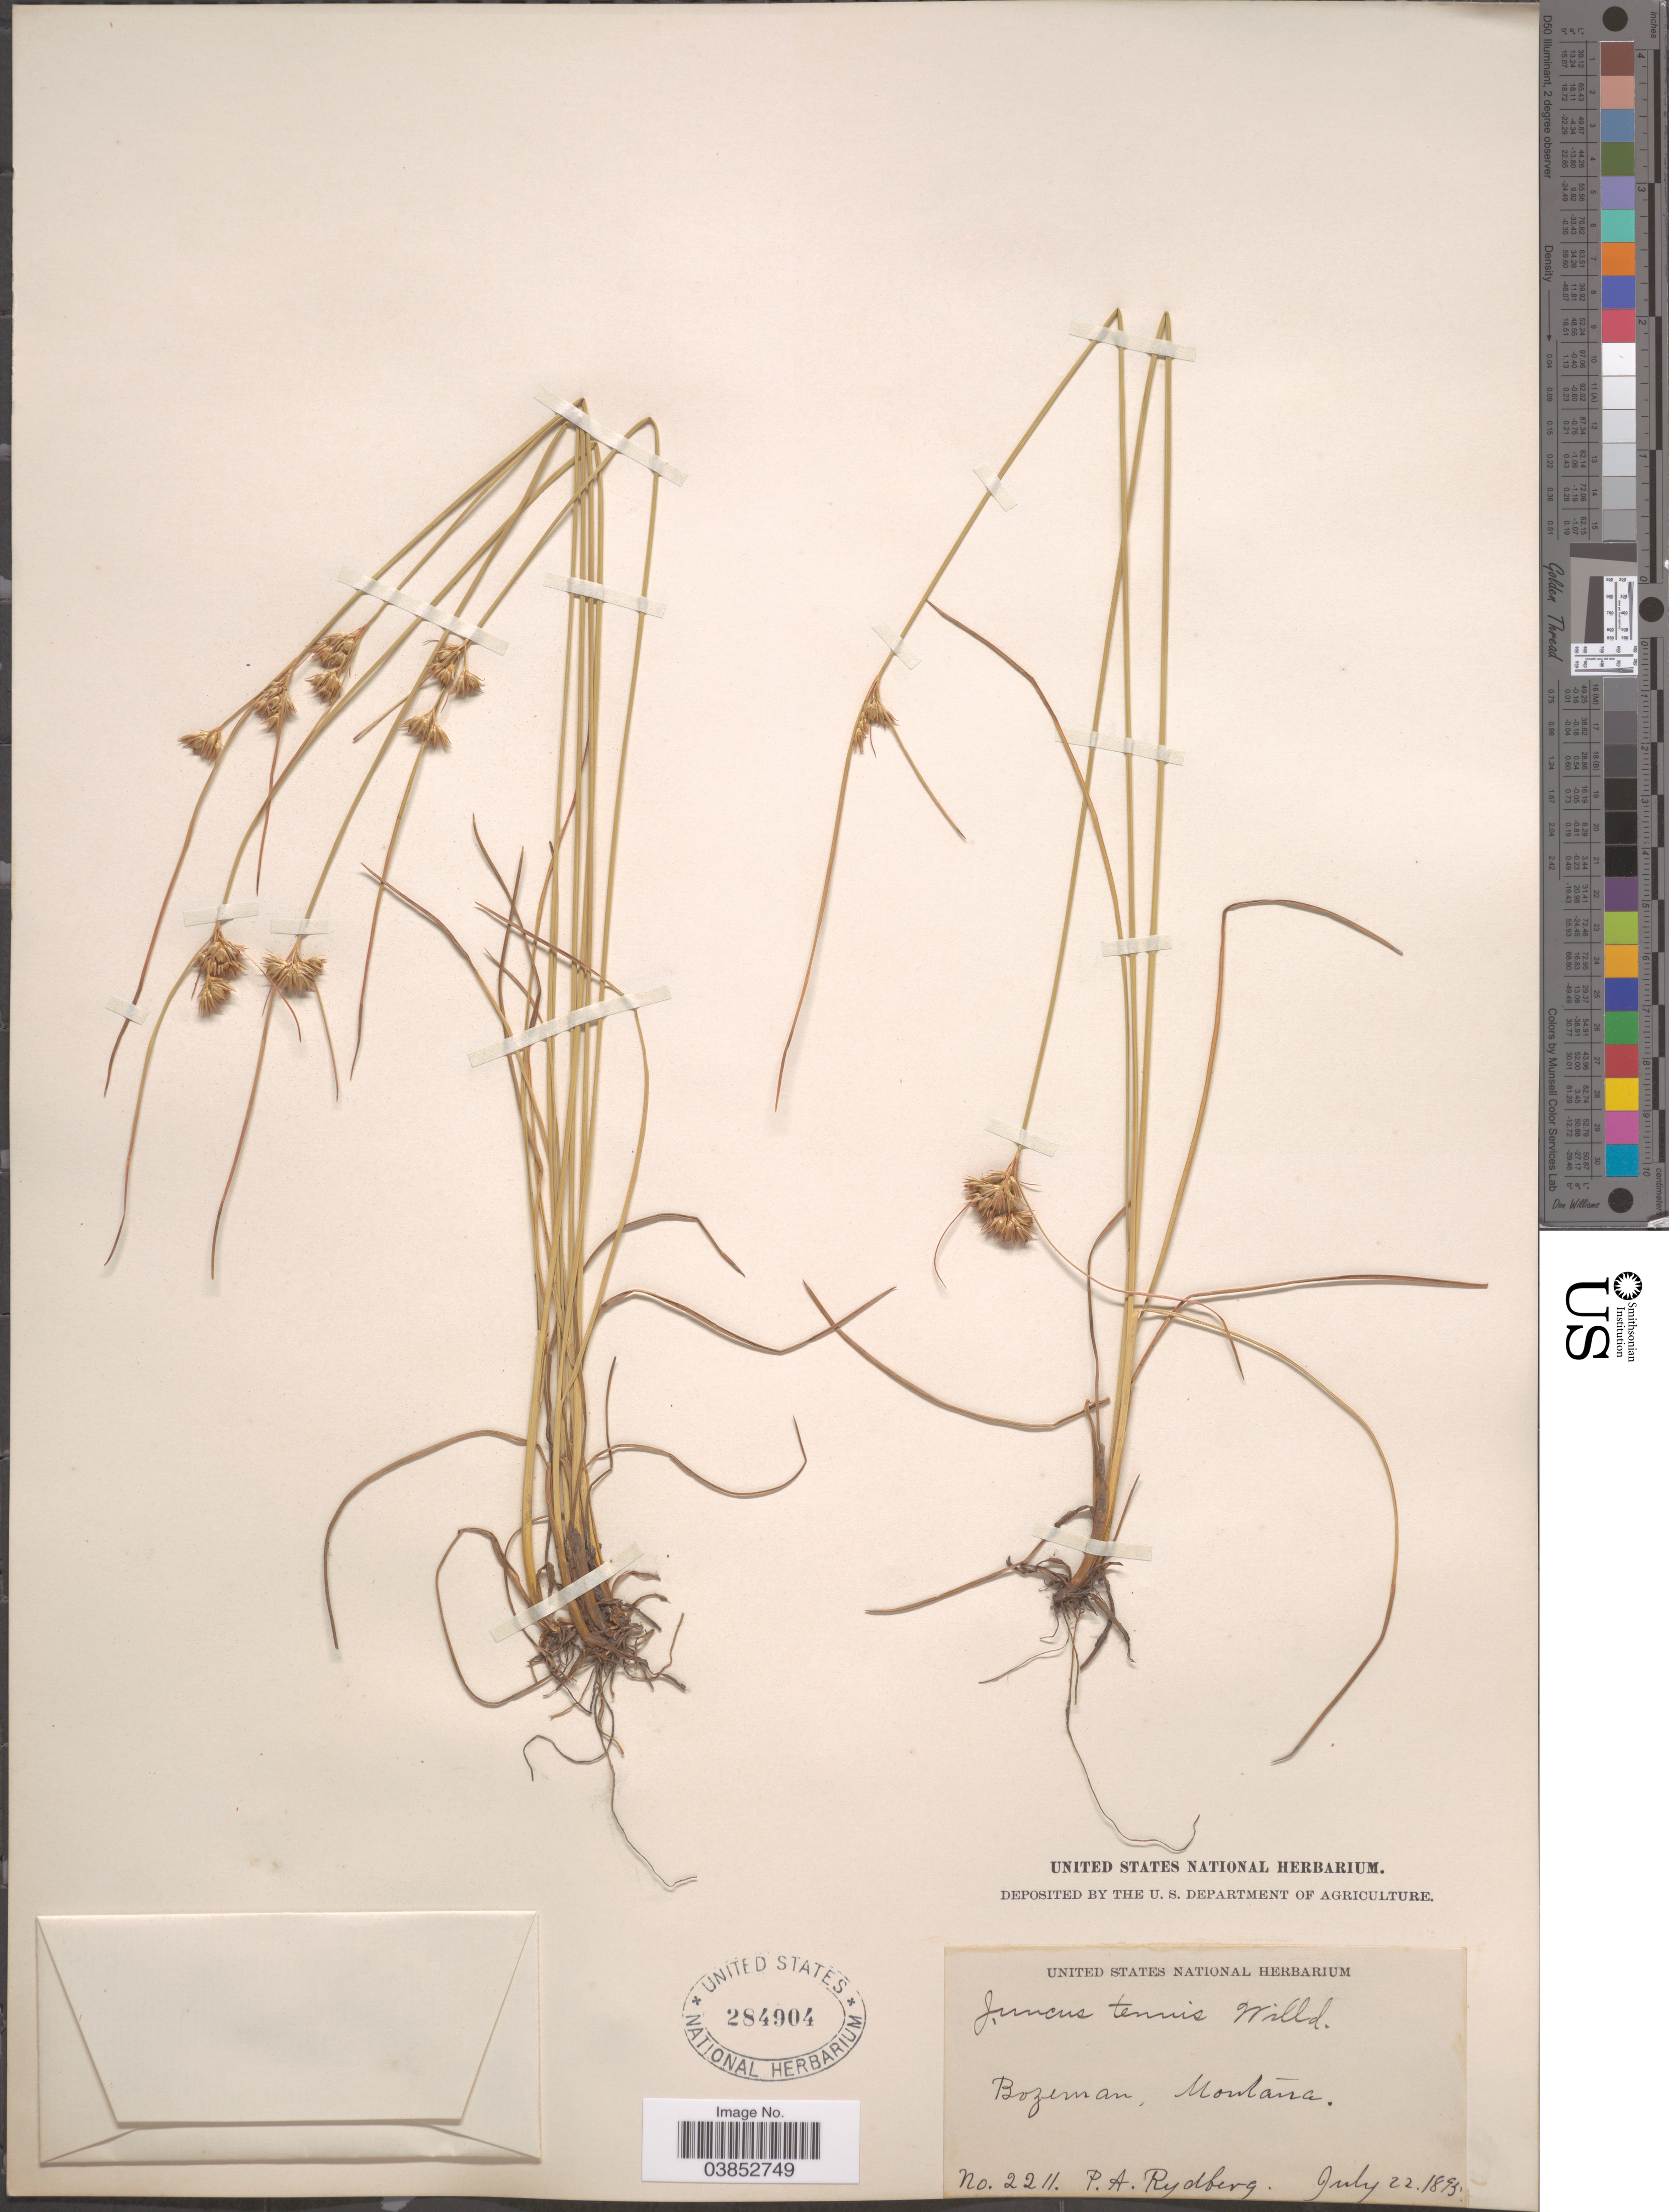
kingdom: Plantae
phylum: Tracheophyta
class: Liliopsida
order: Poales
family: Juncaceae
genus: Juncus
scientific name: Juncus dudleyi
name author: Wiegand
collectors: P. A. Rydberg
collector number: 2211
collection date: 1895-07-22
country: United States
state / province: Montana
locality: Bozeman.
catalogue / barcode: US 284904